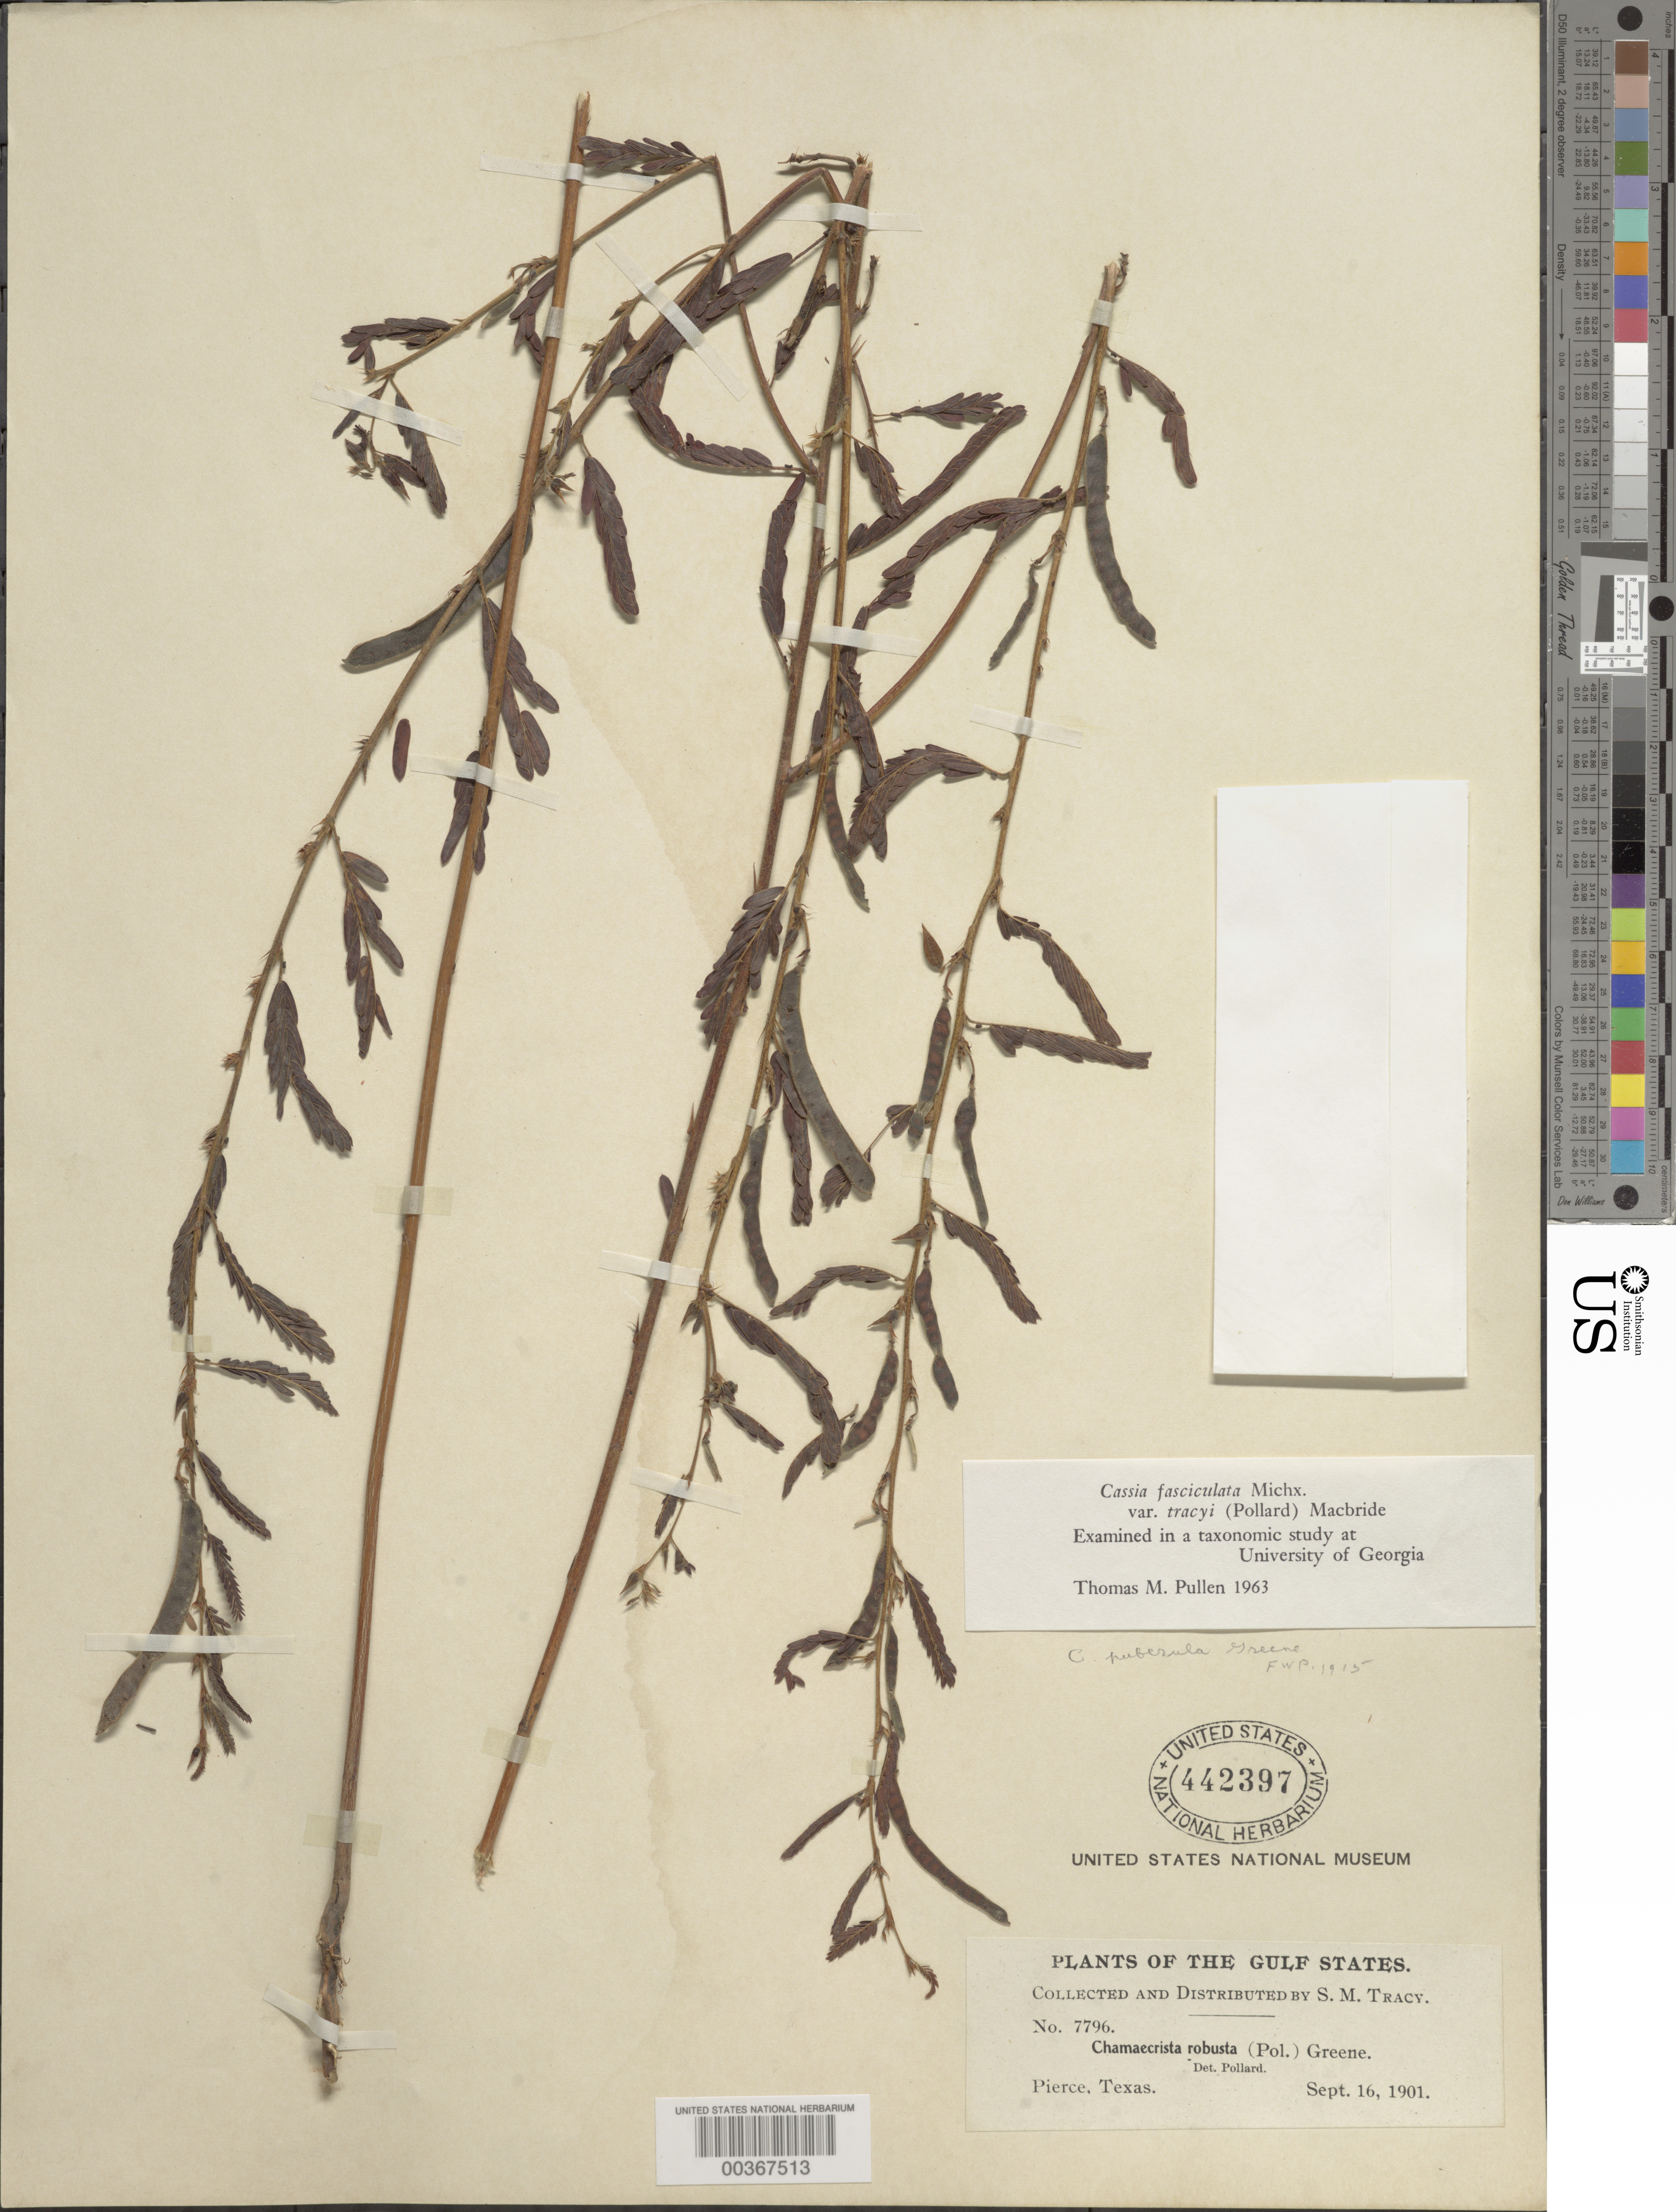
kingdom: Plantae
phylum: Tracheophyta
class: Magnoliopsida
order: Fabales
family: Fabaceae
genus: Chamaecrista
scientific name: Chamaecrista fasciculata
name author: (Michx.) Greene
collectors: S. M. Tracy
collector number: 7796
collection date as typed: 16 Sep 1901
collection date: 1901-09-16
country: United States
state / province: Texas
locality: Pierce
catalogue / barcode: US 442397